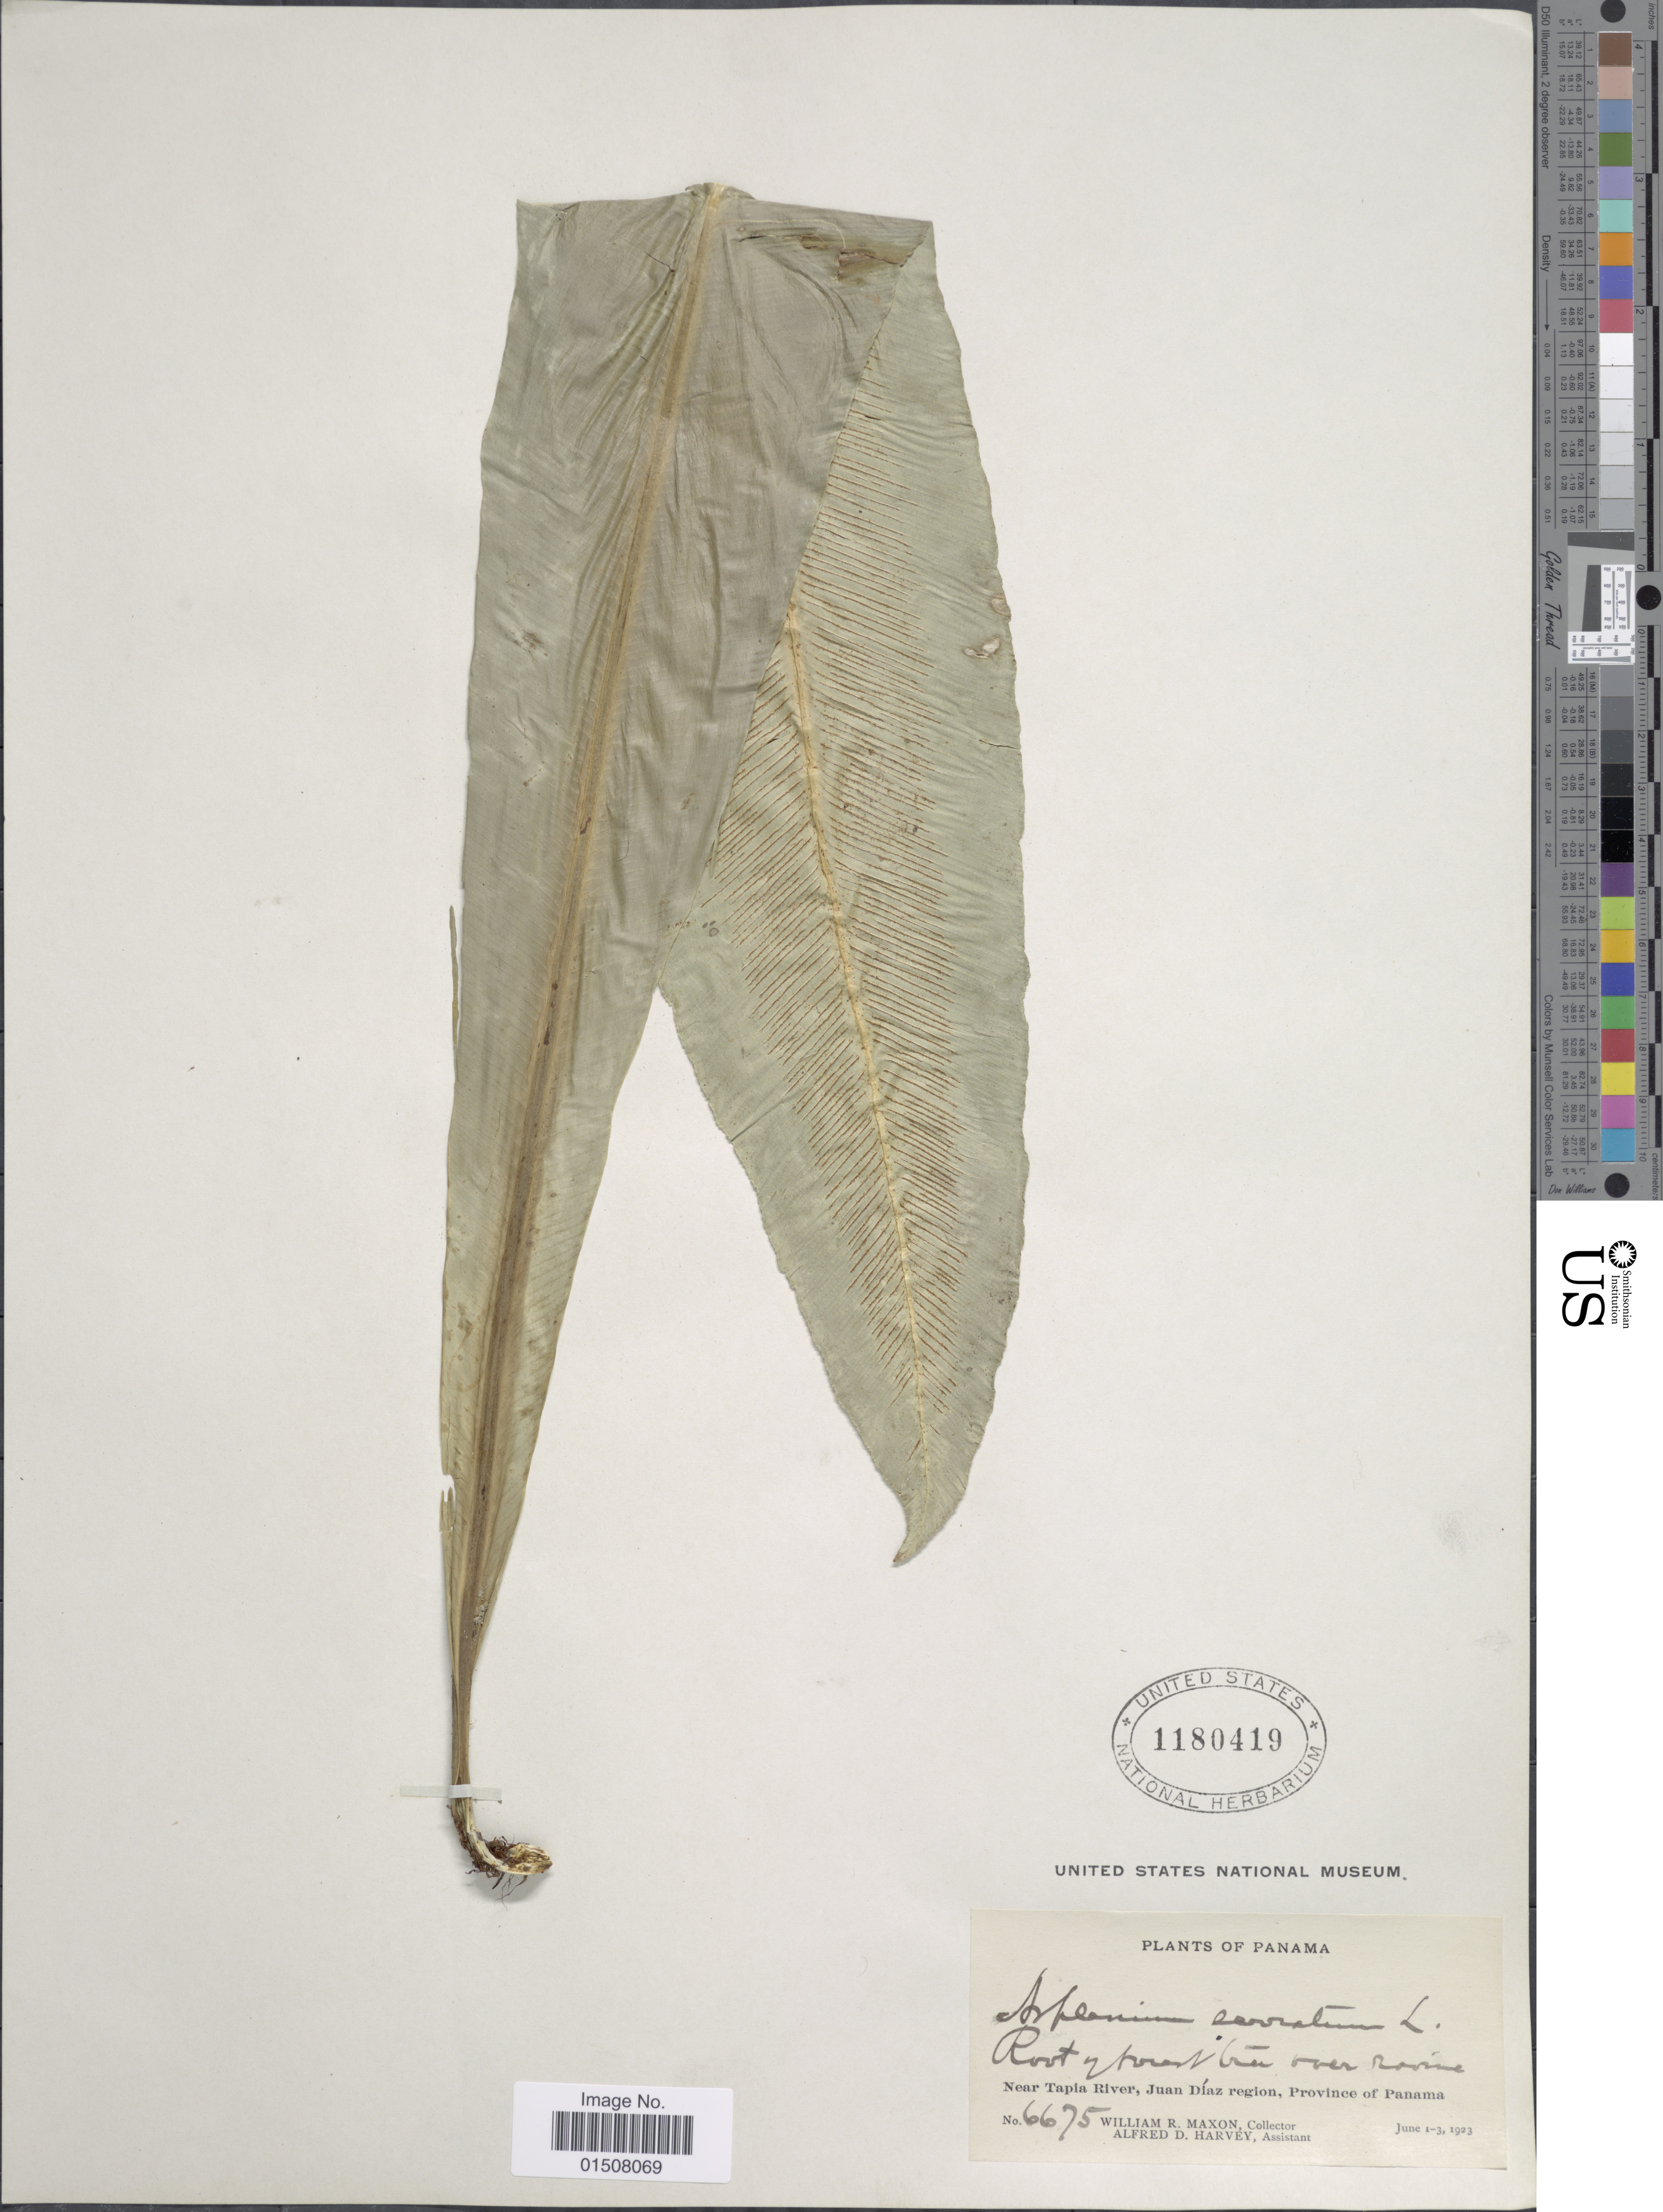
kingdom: Plantae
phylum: Tracheophyta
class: Polypodiopsida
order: Polypodiales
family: Aspleniaceae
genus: Asplenium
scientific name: Asplenium serratum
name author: L.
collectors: W. R. Maxon & A. D. Harvey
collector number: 6675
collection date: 1923-06-01/1923-06-03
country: Panama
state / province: Panamá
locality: Near Tapia River, Juan Diáz region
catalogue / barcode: US 1180419